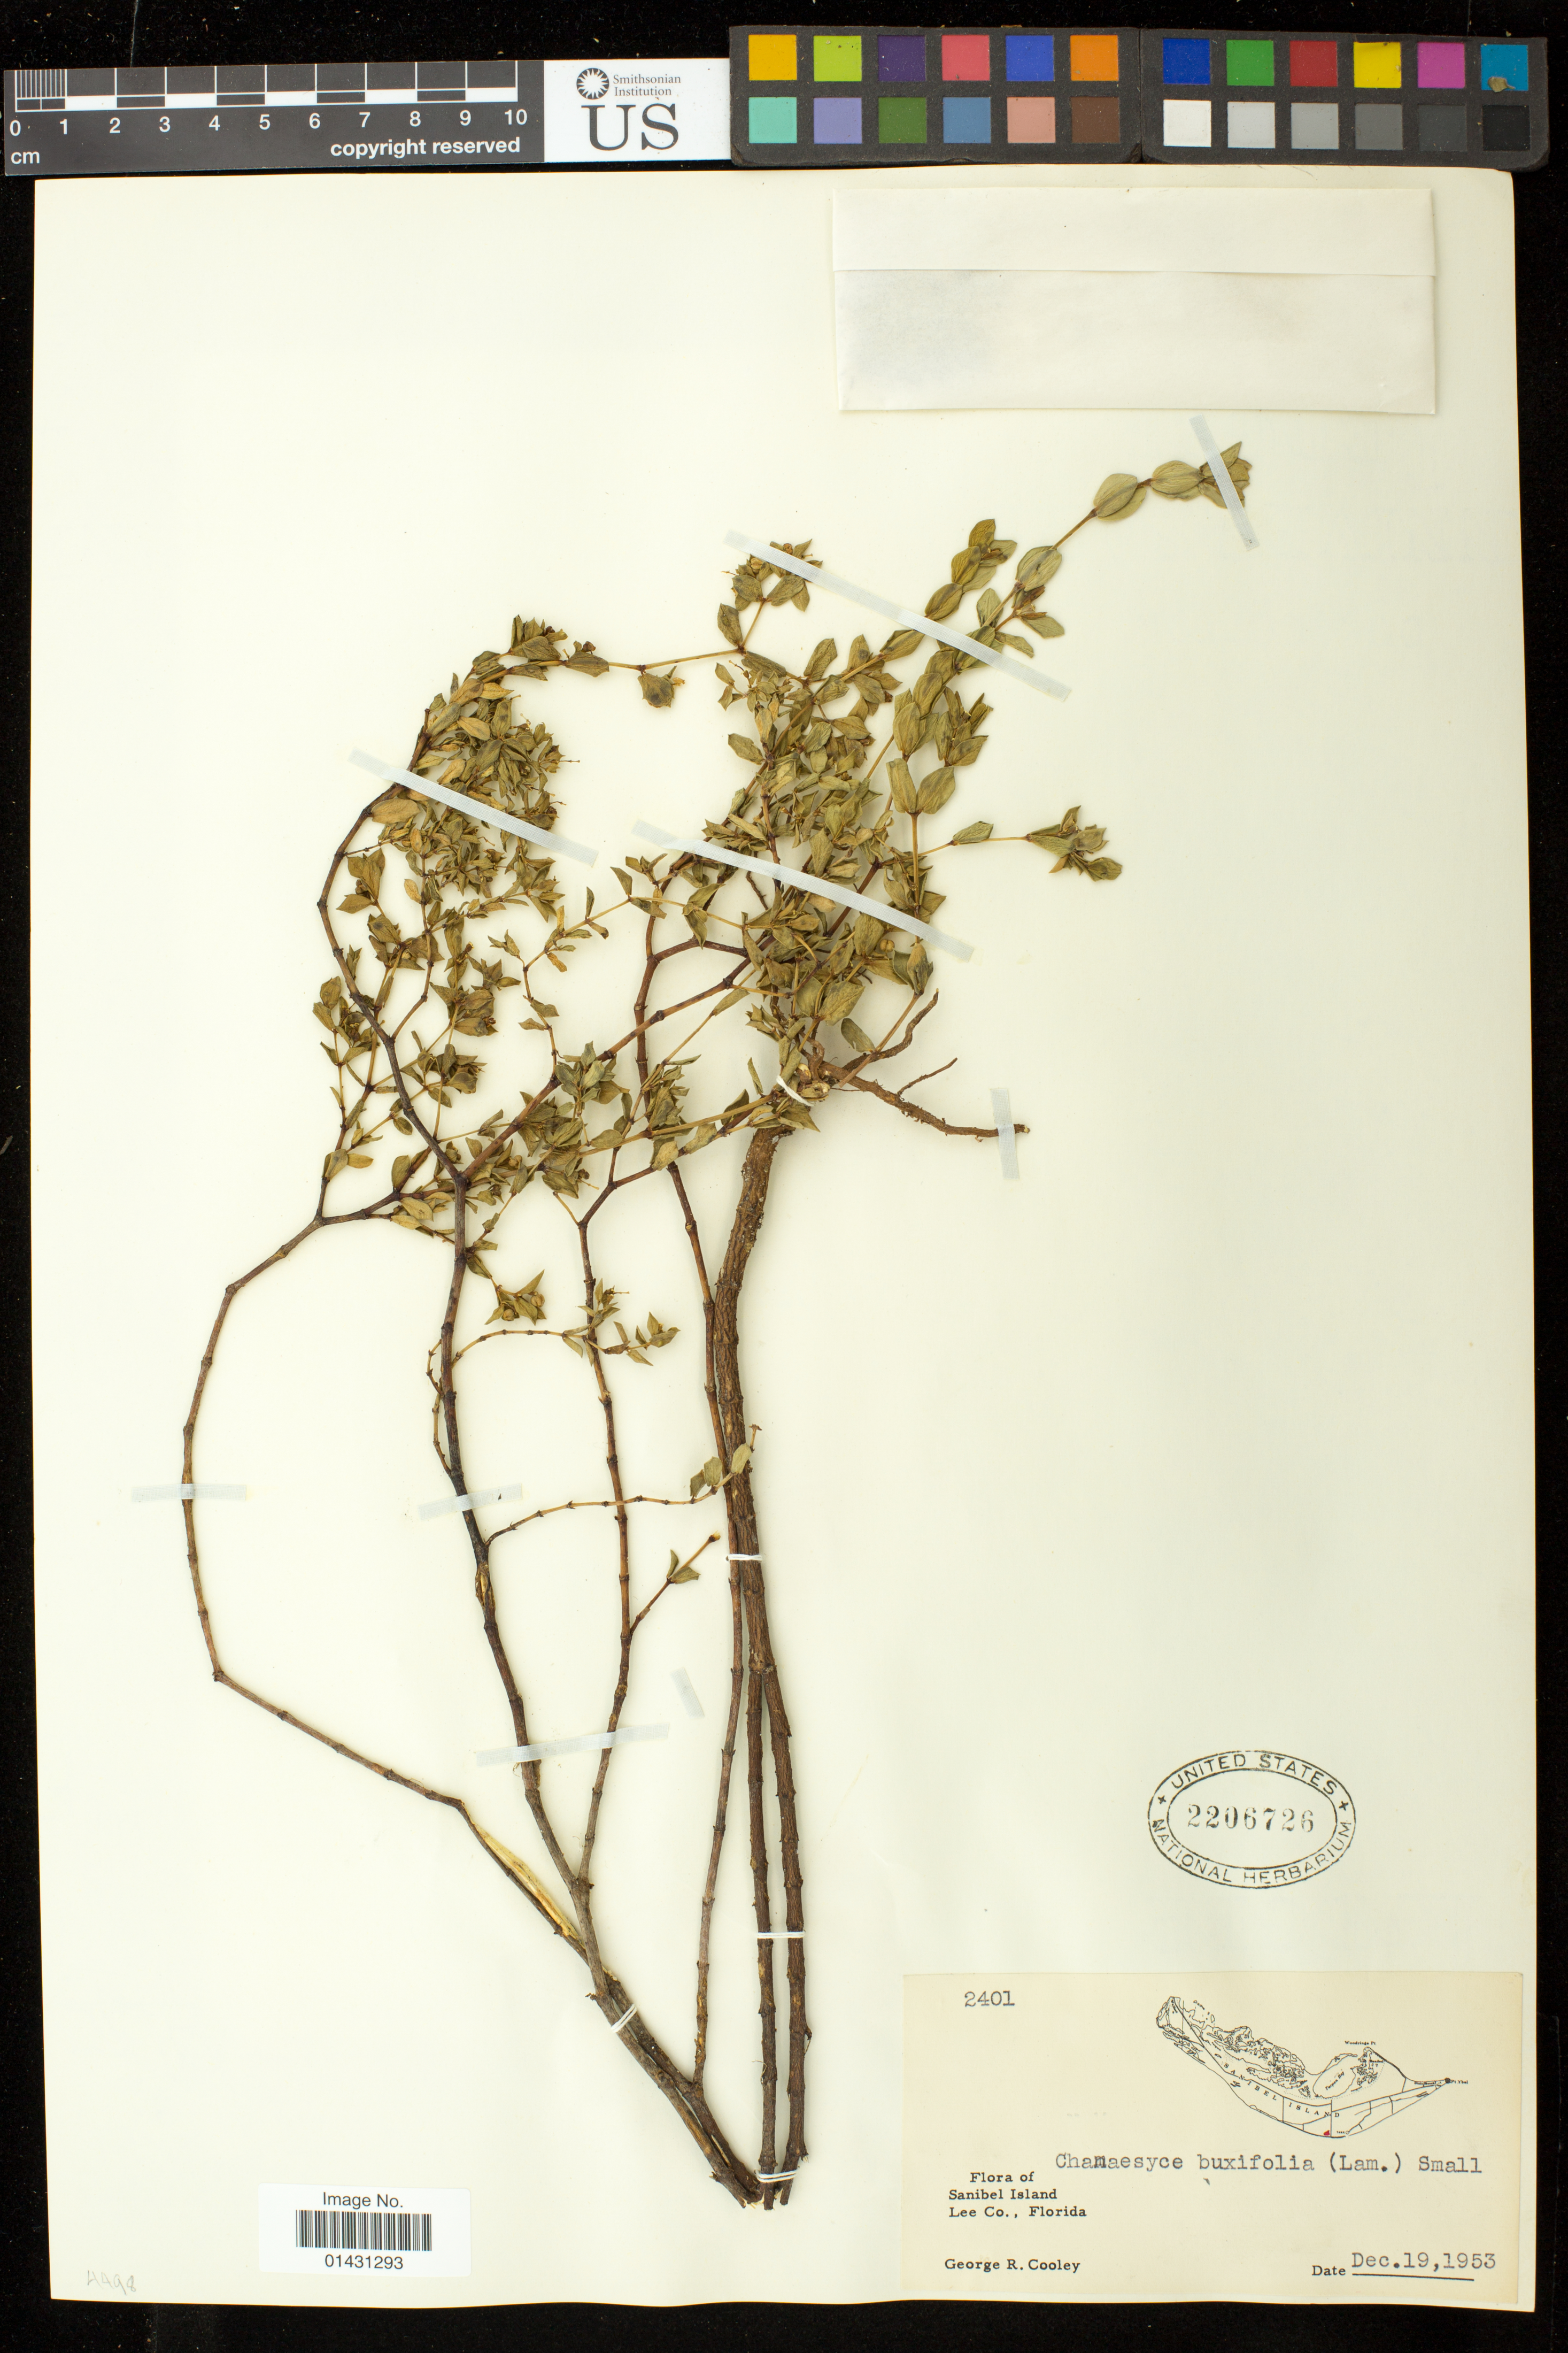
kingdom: Plantae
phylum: Tracheophyta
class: Magnoliopsida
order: Malpighiales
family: Euphorbiaceae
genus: Euphorbia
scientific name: Euphorbia mesembryanthemifolia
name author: Jacq.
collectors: G. R. Cooley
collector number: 2401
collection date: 1953-12-19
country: United States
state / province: Florida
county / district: Lee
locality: Sanibel Island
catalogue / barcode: US 2206726